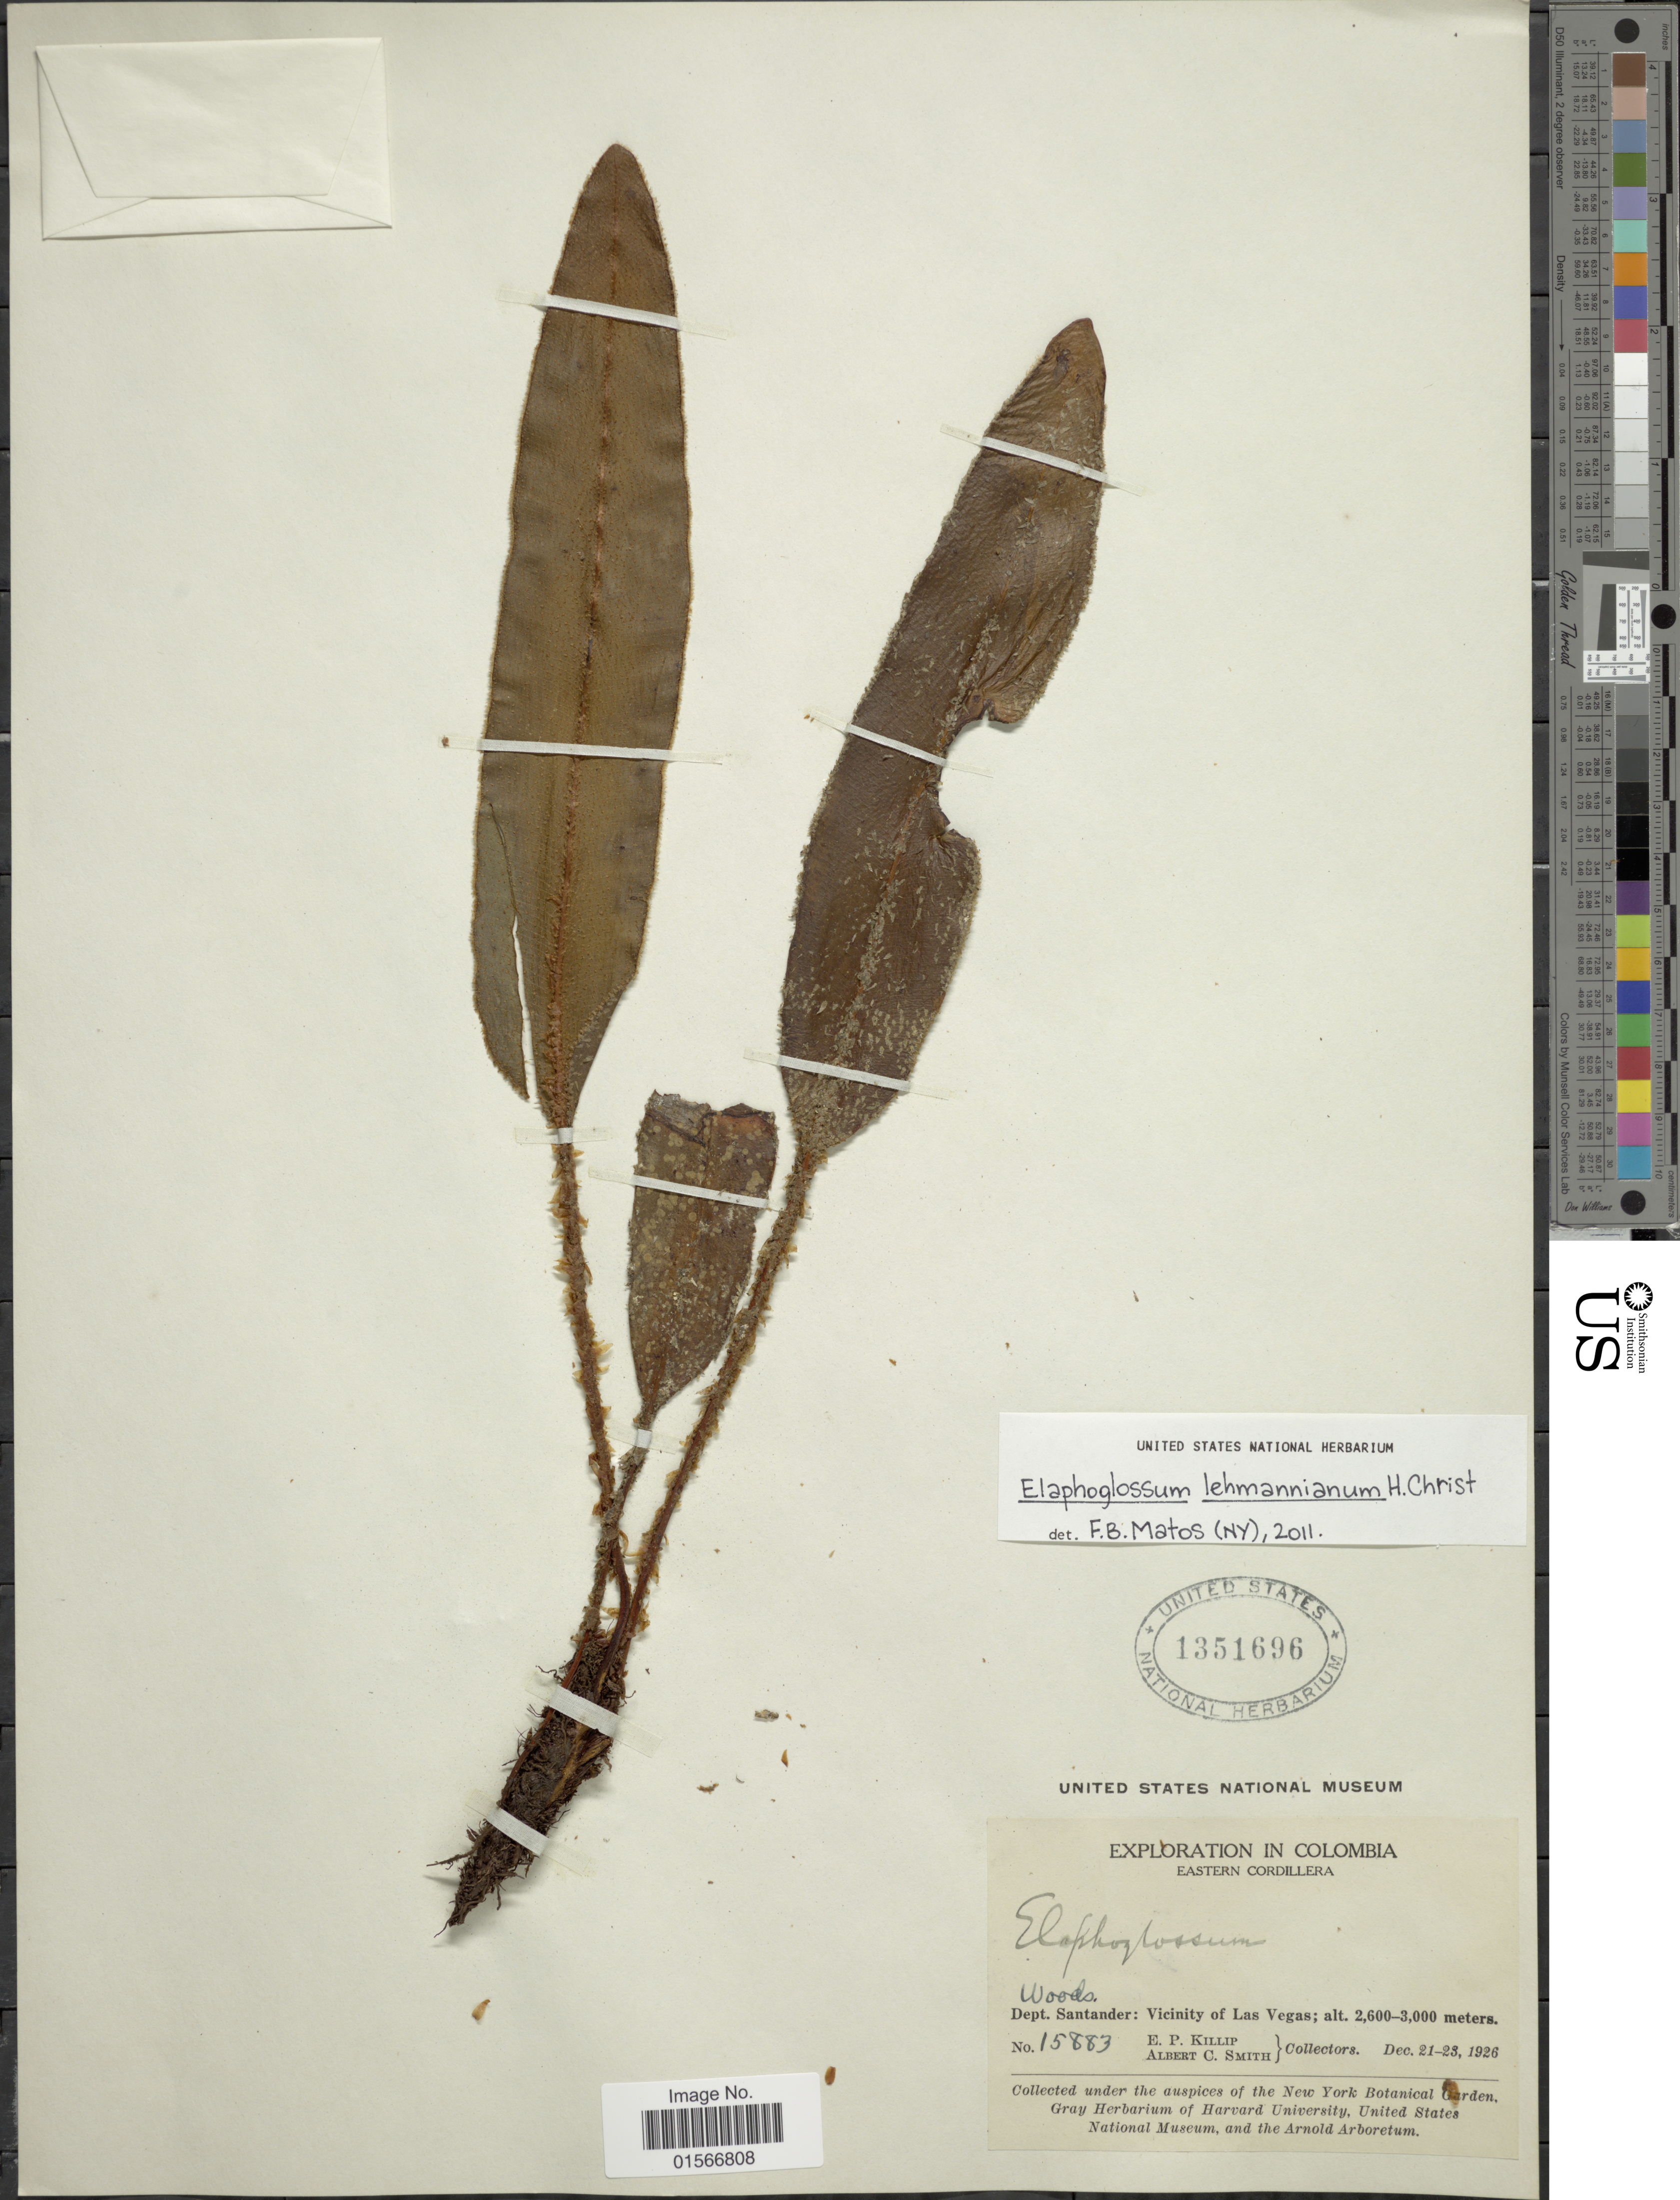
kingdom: Plantae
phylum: Tracheophyta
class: Polypodiopsida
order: Polypodiales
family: Dryopteridaceae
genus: Elaphoglossum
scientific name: Elaphoglossum lehmannianum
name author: Christ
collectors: E. P. Killip & A. C. Smith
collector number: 15883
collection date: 1926-12-21/1926-12-23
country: Colombia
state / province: Santander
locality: Eastern Cordillera, Dept. Santander: Vicinity of Las Vegas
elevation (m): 2600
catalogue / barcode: US 1351696